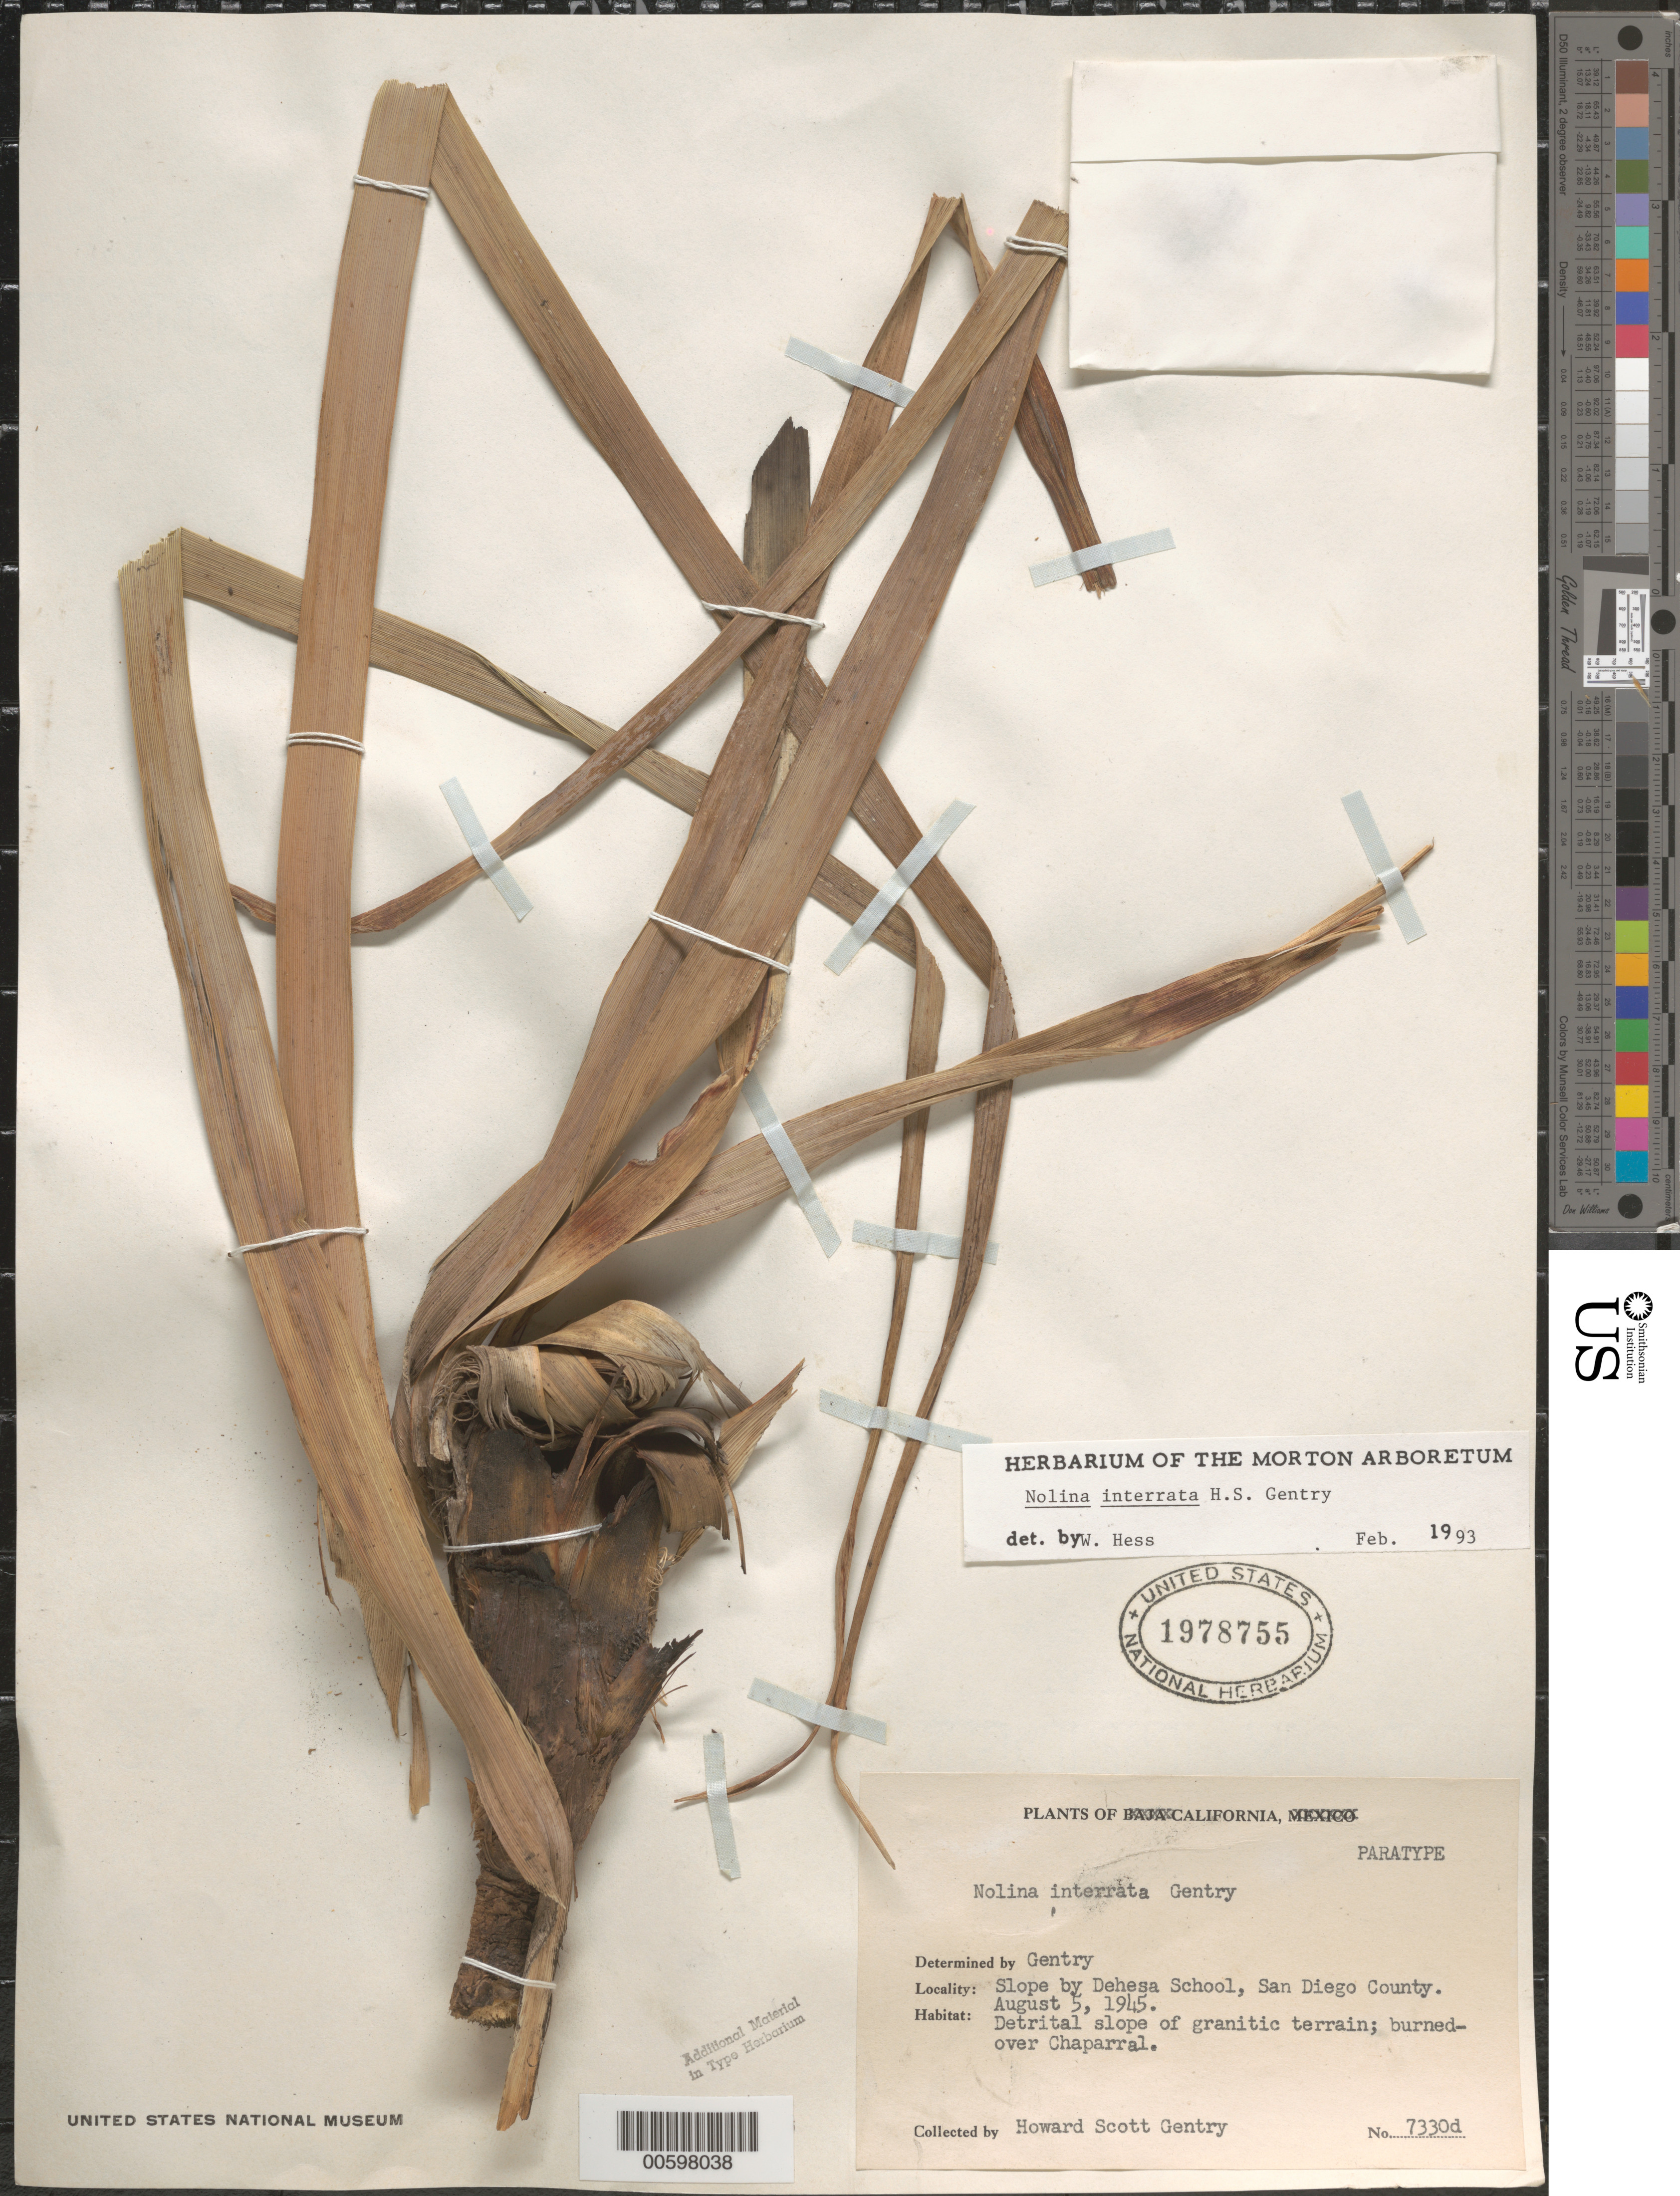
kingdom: Plantae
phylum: Tracheophyta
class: Liliopsida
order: Asparagales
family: Asparagaceae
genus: Nolina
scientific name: Nolina interrata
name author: Gentry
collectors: H. S. Gentry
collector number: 7330d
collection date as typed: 05 Aug 1945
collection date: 1945-08-05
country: United States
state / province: California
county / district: San Diego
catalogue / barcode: US 1978755